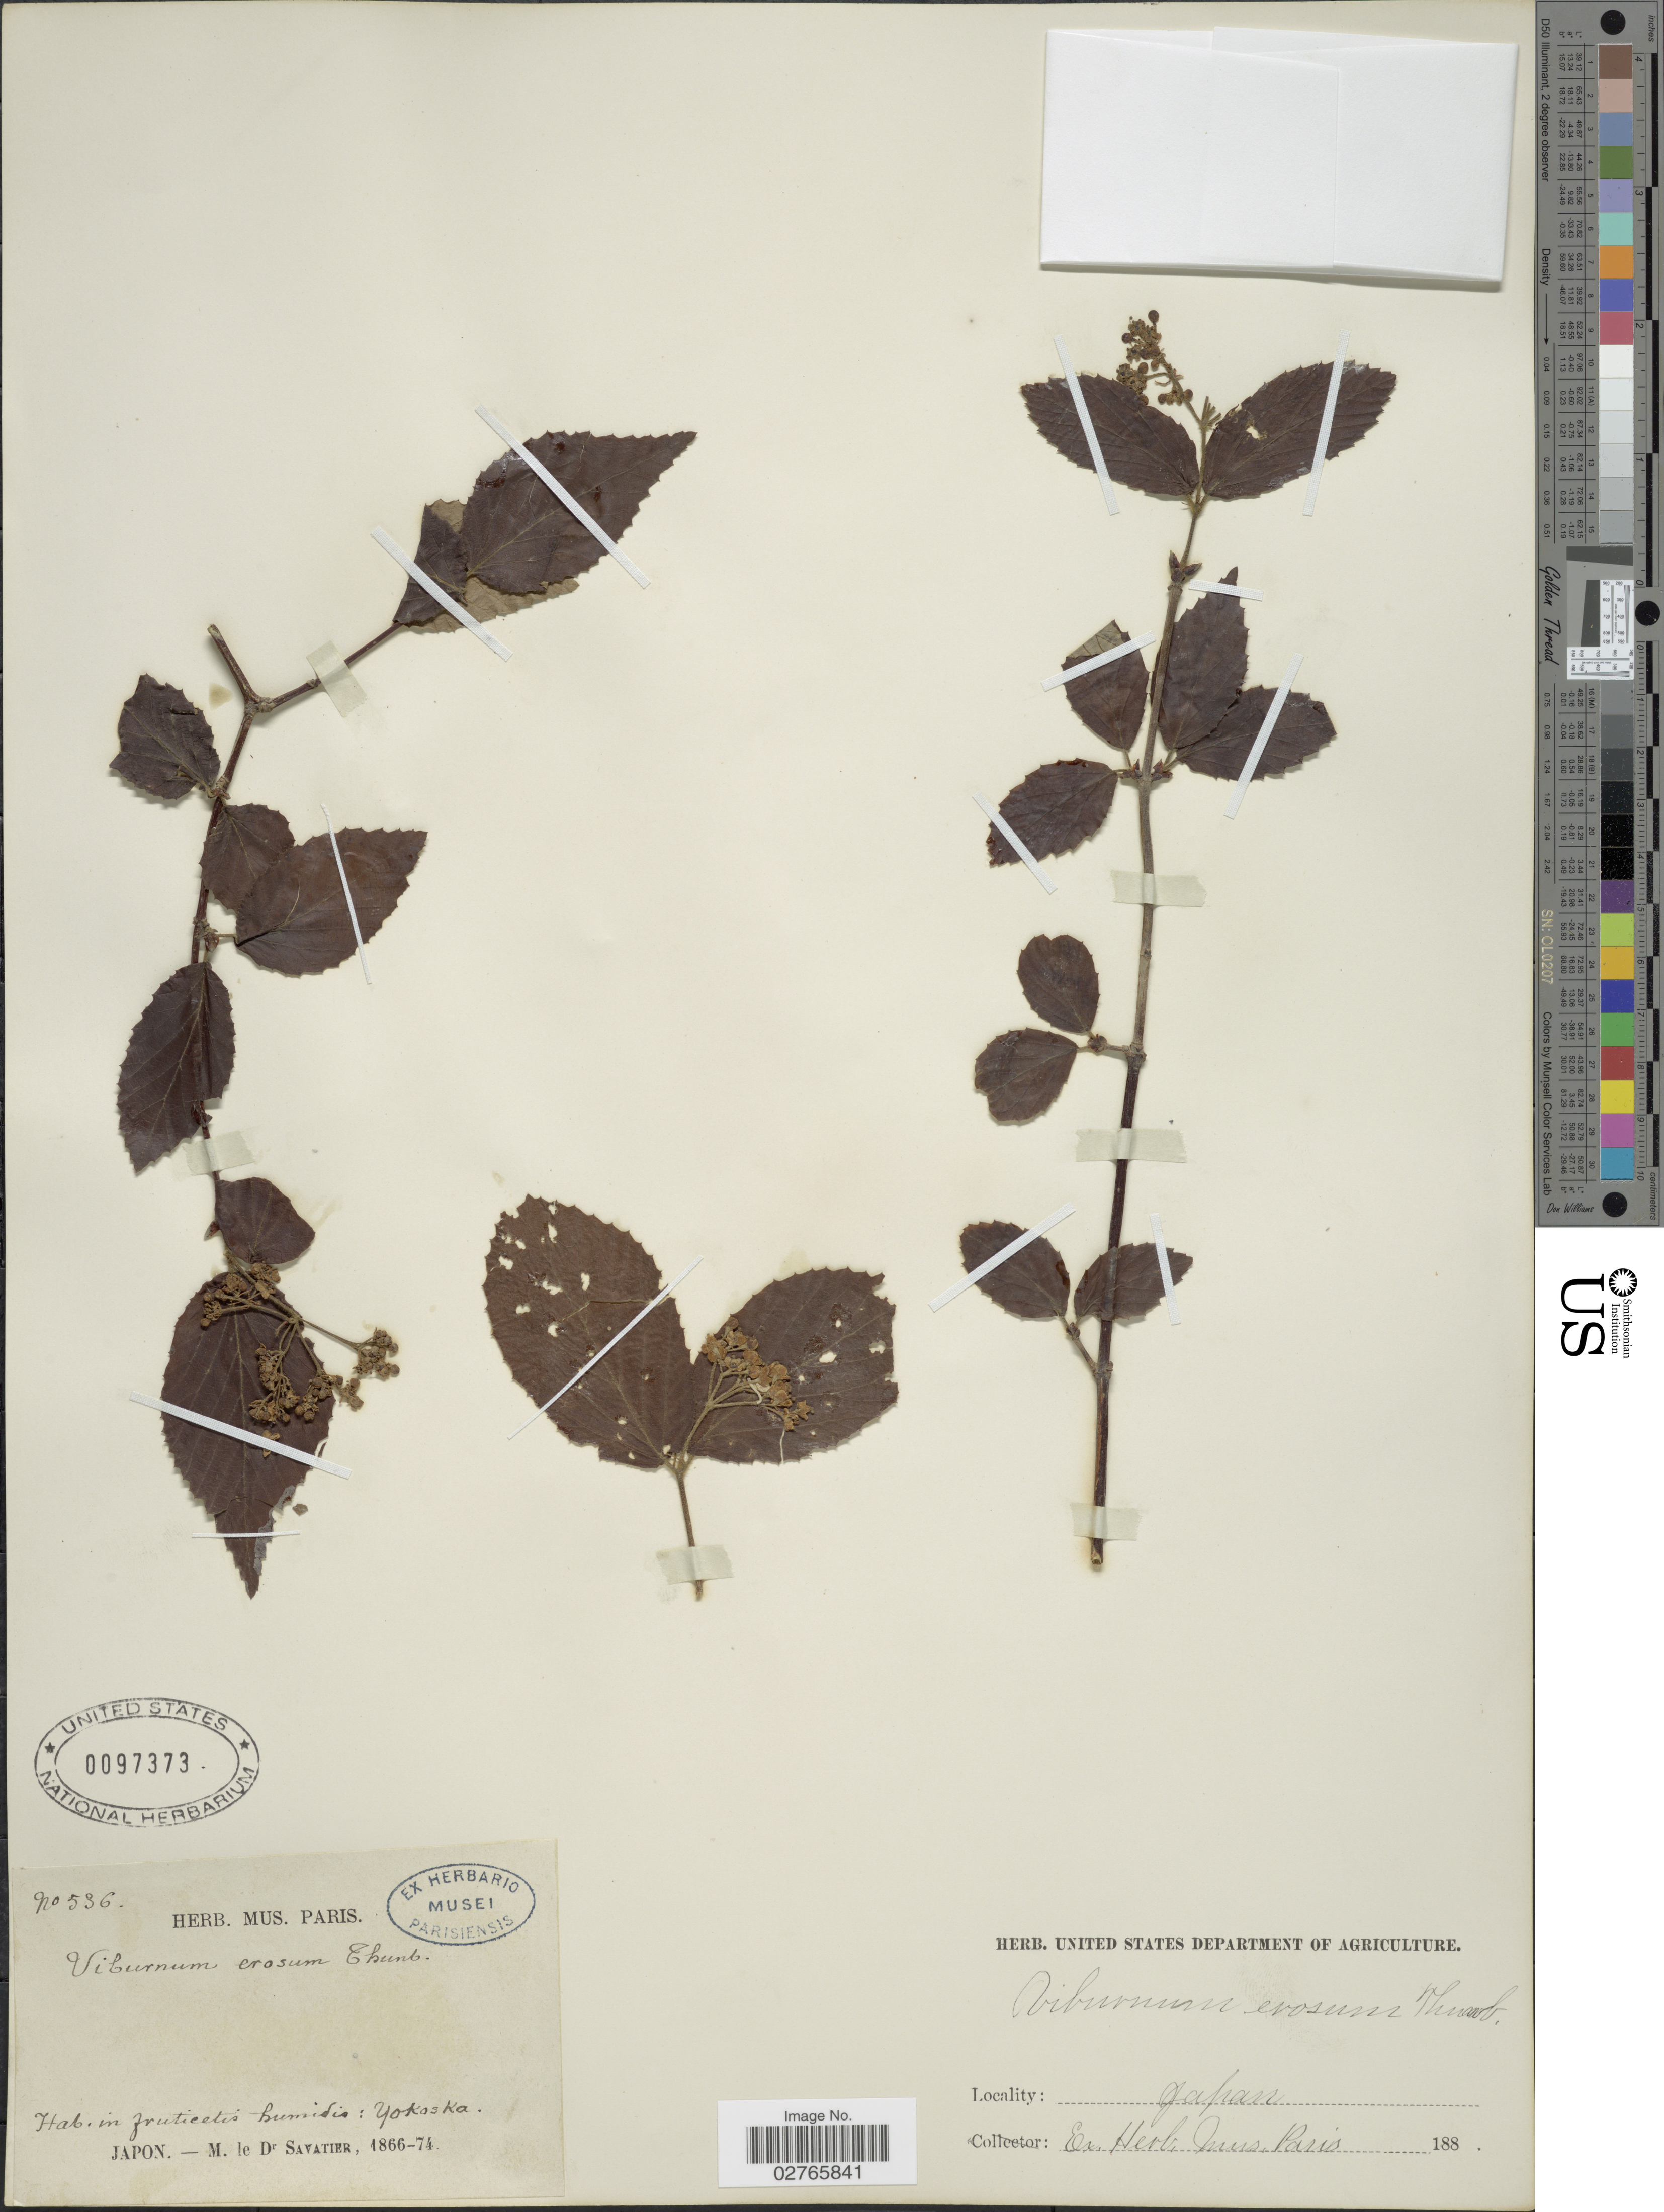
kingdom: Plantae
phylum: Tracheophyta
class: Magnoliopsida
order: Dipsacales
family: Viburnaceae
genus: Viburnum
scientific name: Viburnum erosum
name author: Thunb.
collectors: Savatier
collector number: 536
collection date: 1866/1874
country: Japan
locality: Yokoska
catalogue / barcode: US 97373